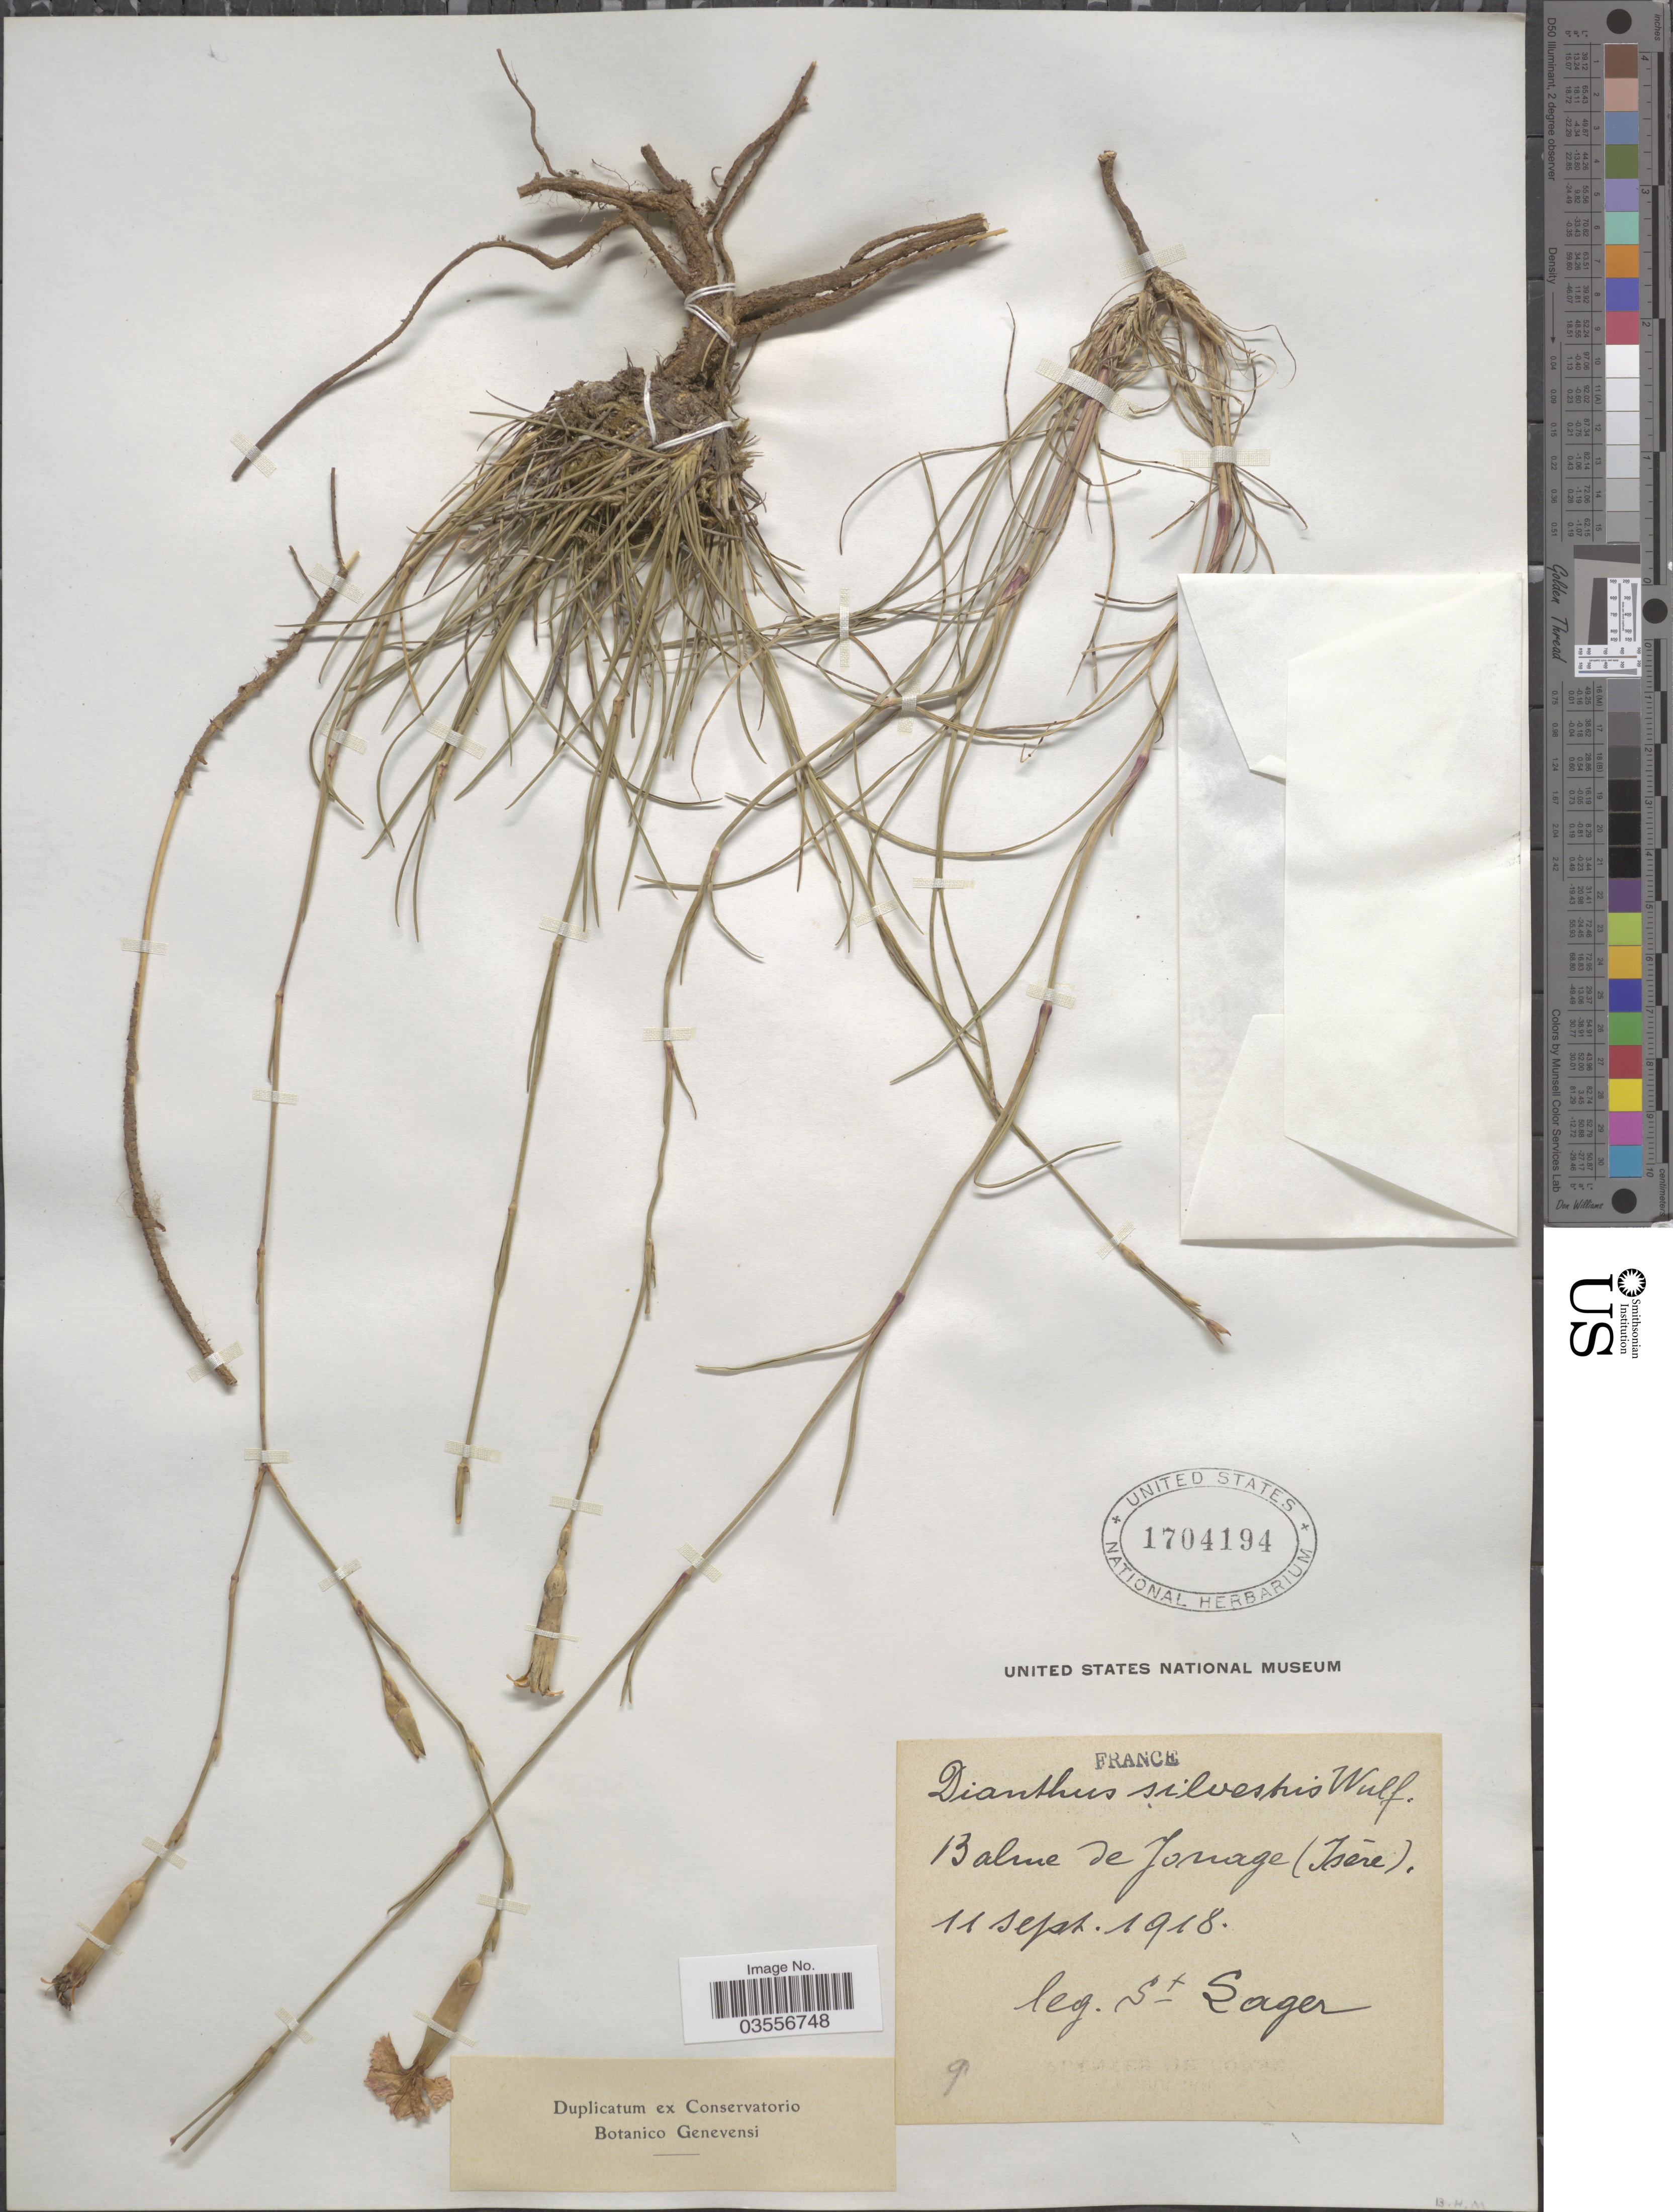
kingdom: Plantae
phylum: Tracheophyta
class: Magnoliopsida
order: Caryophyllales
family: Caryophyllaceae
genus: Dianthus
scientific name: Dianthus sylvestris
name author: Wulfen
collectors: -. St. Lager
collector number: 9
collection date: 1918-09-11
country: France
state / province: Auvergne-Rhône-Alpes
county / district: Isère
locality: Balme de Jonage (Isére).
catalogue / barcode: US 1704194